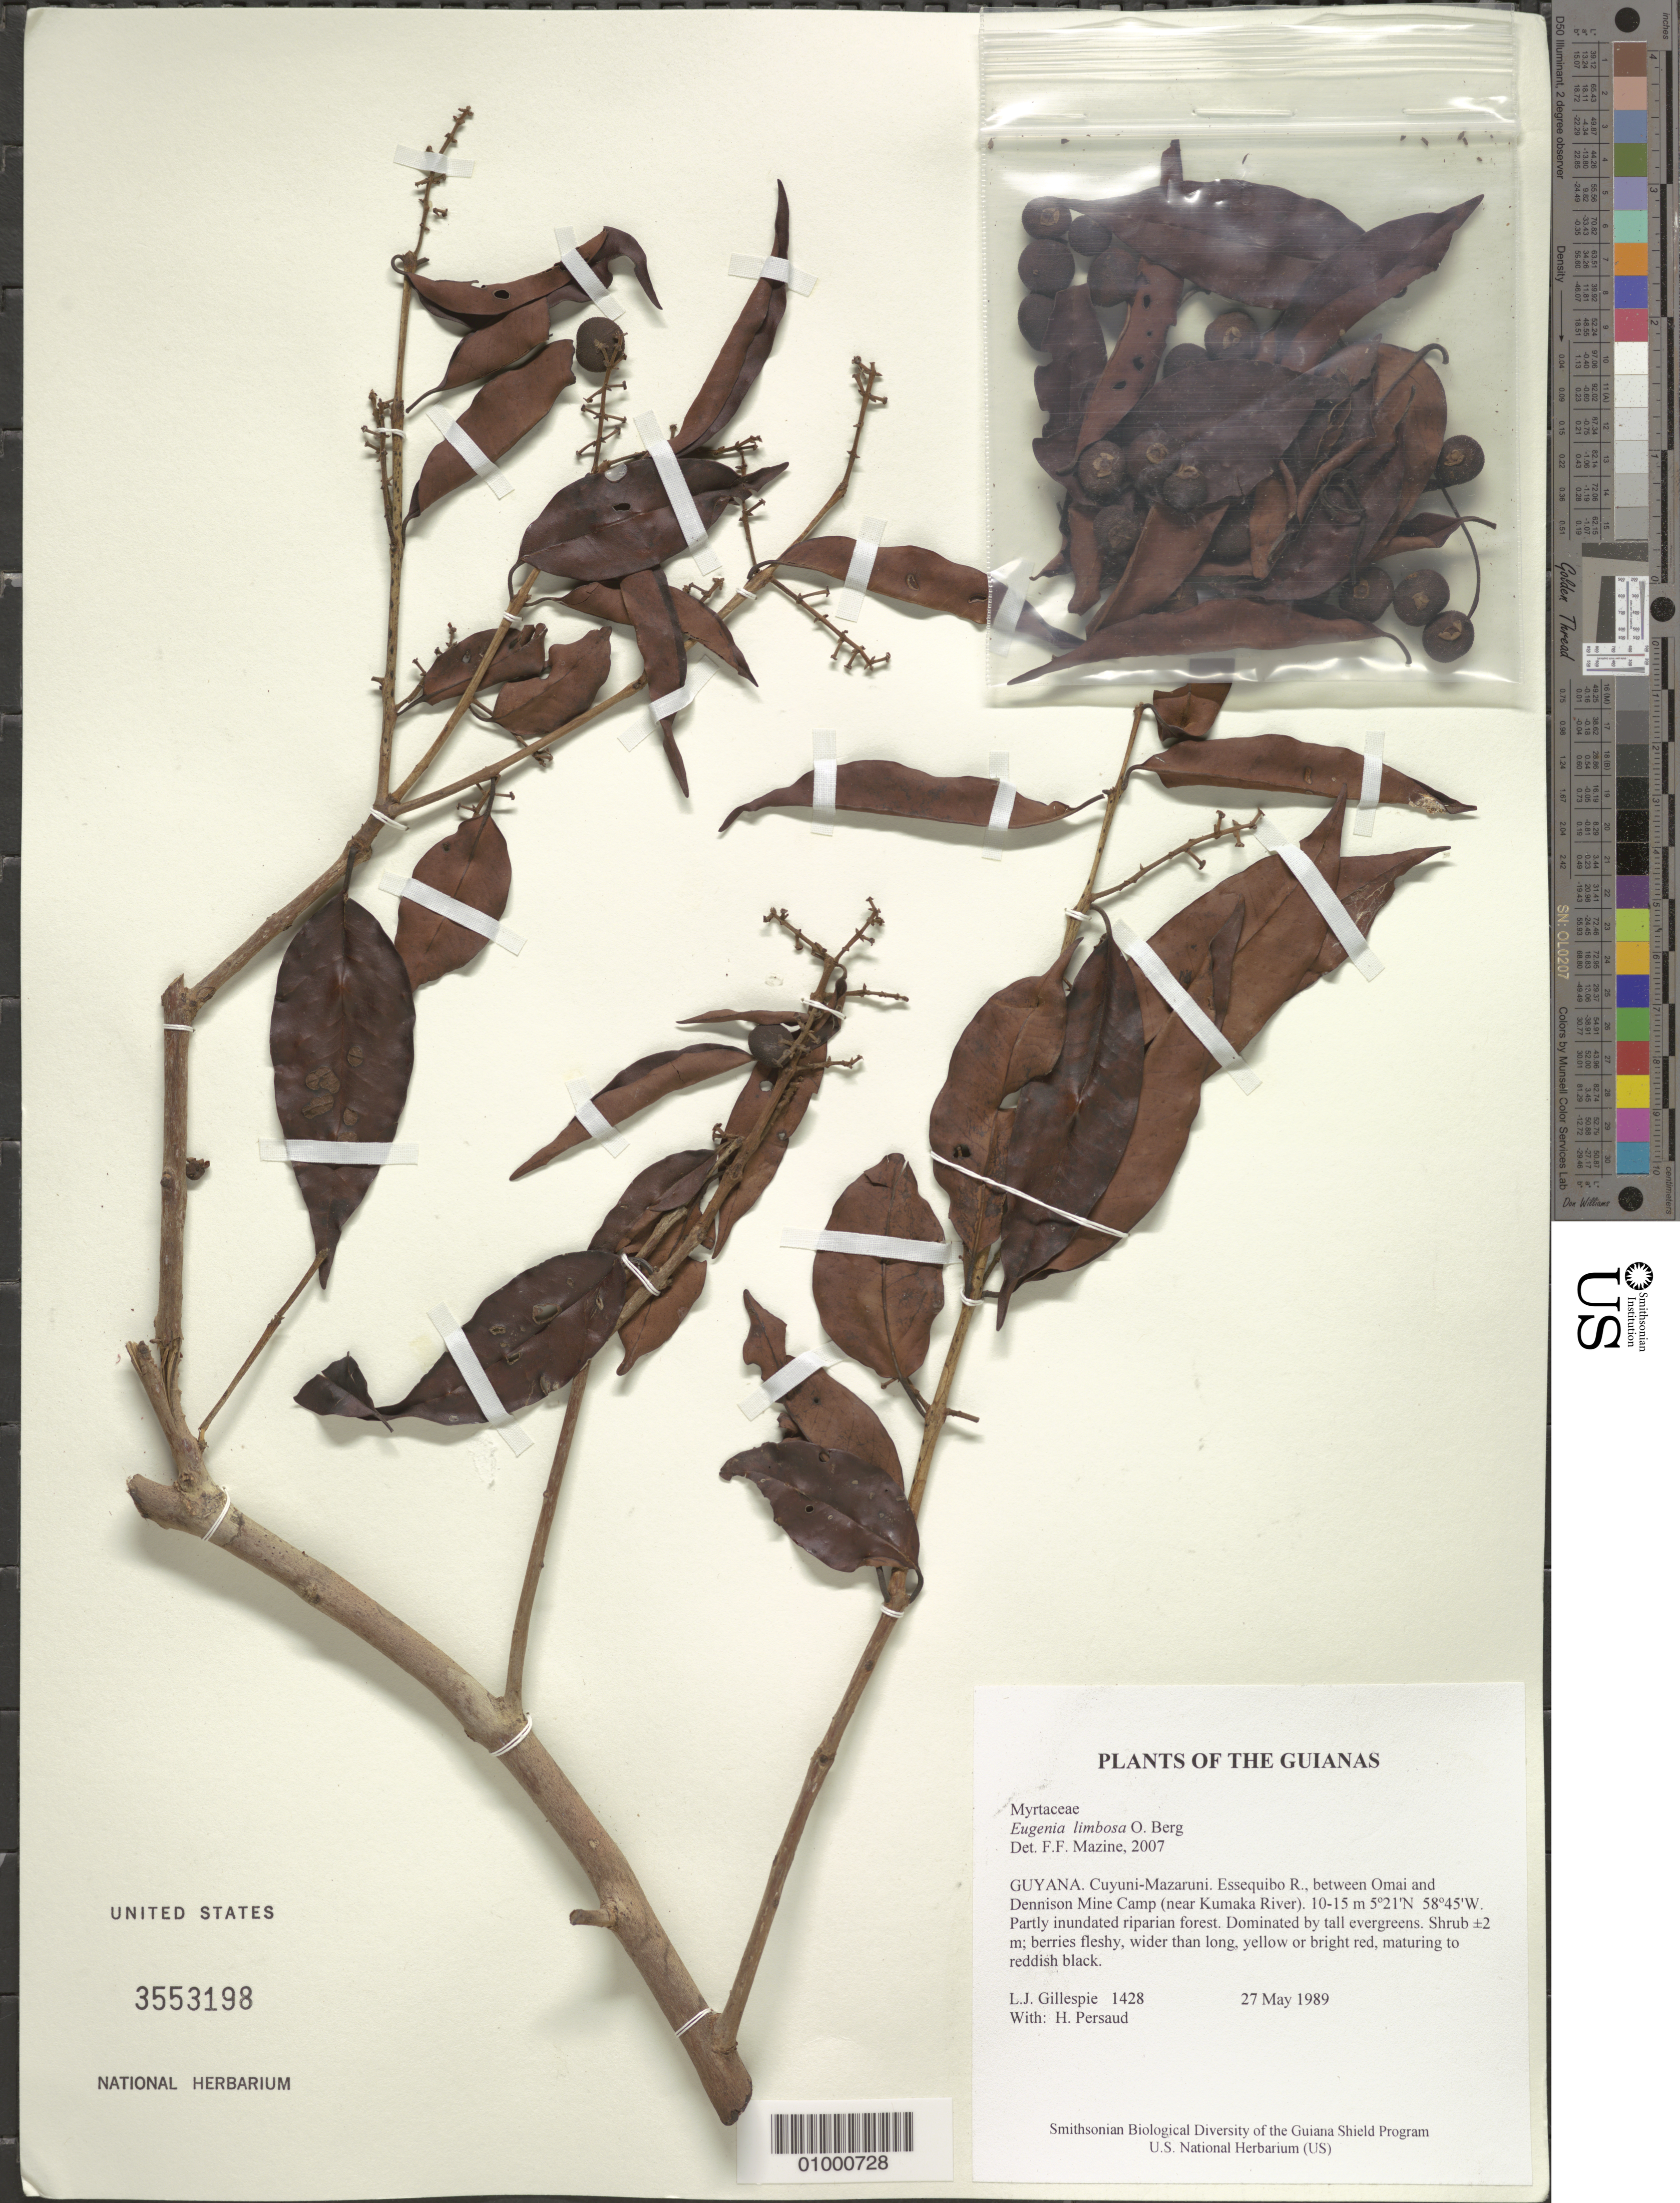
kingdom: Plantae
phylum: Tracheophyta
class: Magnoliopsida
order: Myrtales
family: Myrtaceae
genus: Eugenia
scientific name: Eugenia limbosa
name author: O. Berg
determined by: Mazine, Fiorella F.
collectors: L. J. Gillespie & H. Persaud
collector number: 1428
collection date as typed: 27 May 1989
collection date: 1989-05-27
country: Guyana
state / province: Cuyuni-Mazaruni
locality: Essequibo R., between Omai and Dennison Mine Camp (near Kumaka River)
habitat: Partly inundated riparian forest. Dominated by tall evergreens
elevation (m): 10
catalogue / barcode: US 3553198